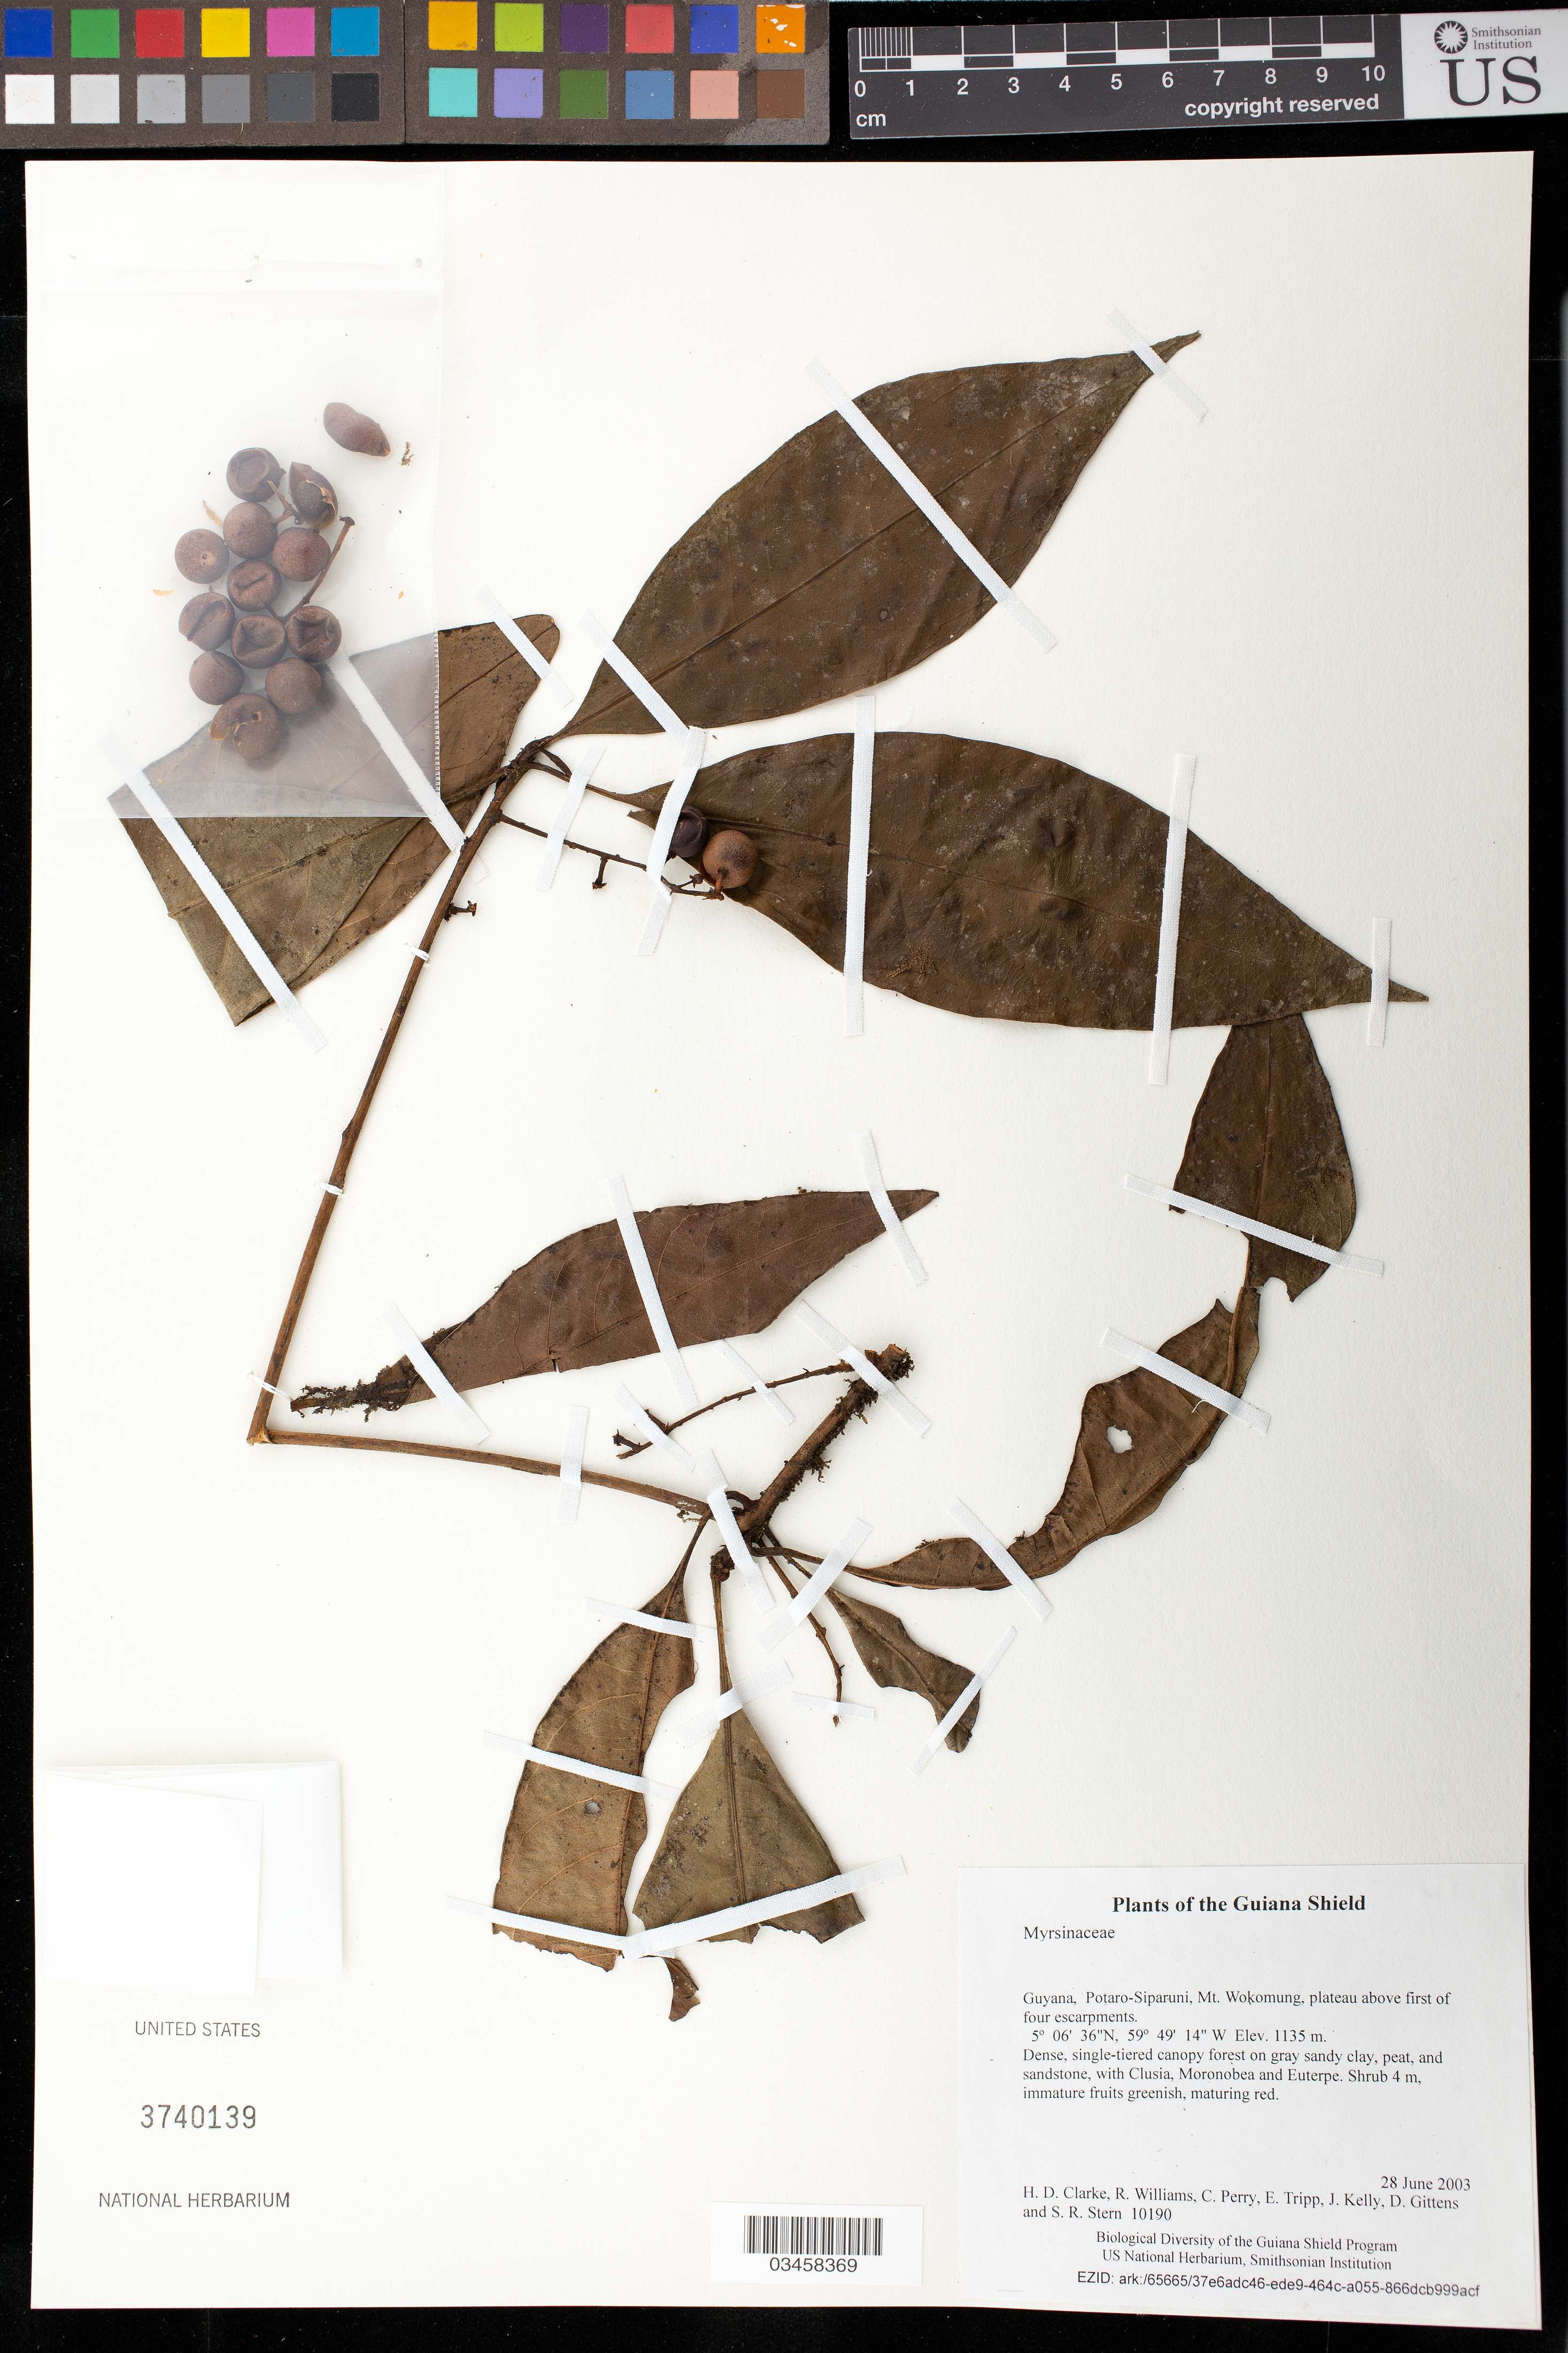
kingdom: Plantae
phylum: Tracheophyta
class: Magnoliopsida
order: Ericales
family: Primulaceae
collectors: H. D. Clarke, R. Williams, C. Perry, E. Tripp, J. Kelly, D. Gittens & S. R. Stern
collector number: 10190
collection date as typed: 28 June 2003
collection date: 2003-06-28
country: Guyana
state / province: Potaro-Siparuni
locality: Mt. Wokomung, plateau above first of four escarpments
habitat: Dense, single-tiered canopy forest on gray sandy clay, peat, and sandstone, with Clusia, Moronobea and Euterpe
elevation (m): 1135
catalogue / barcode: US 3740139